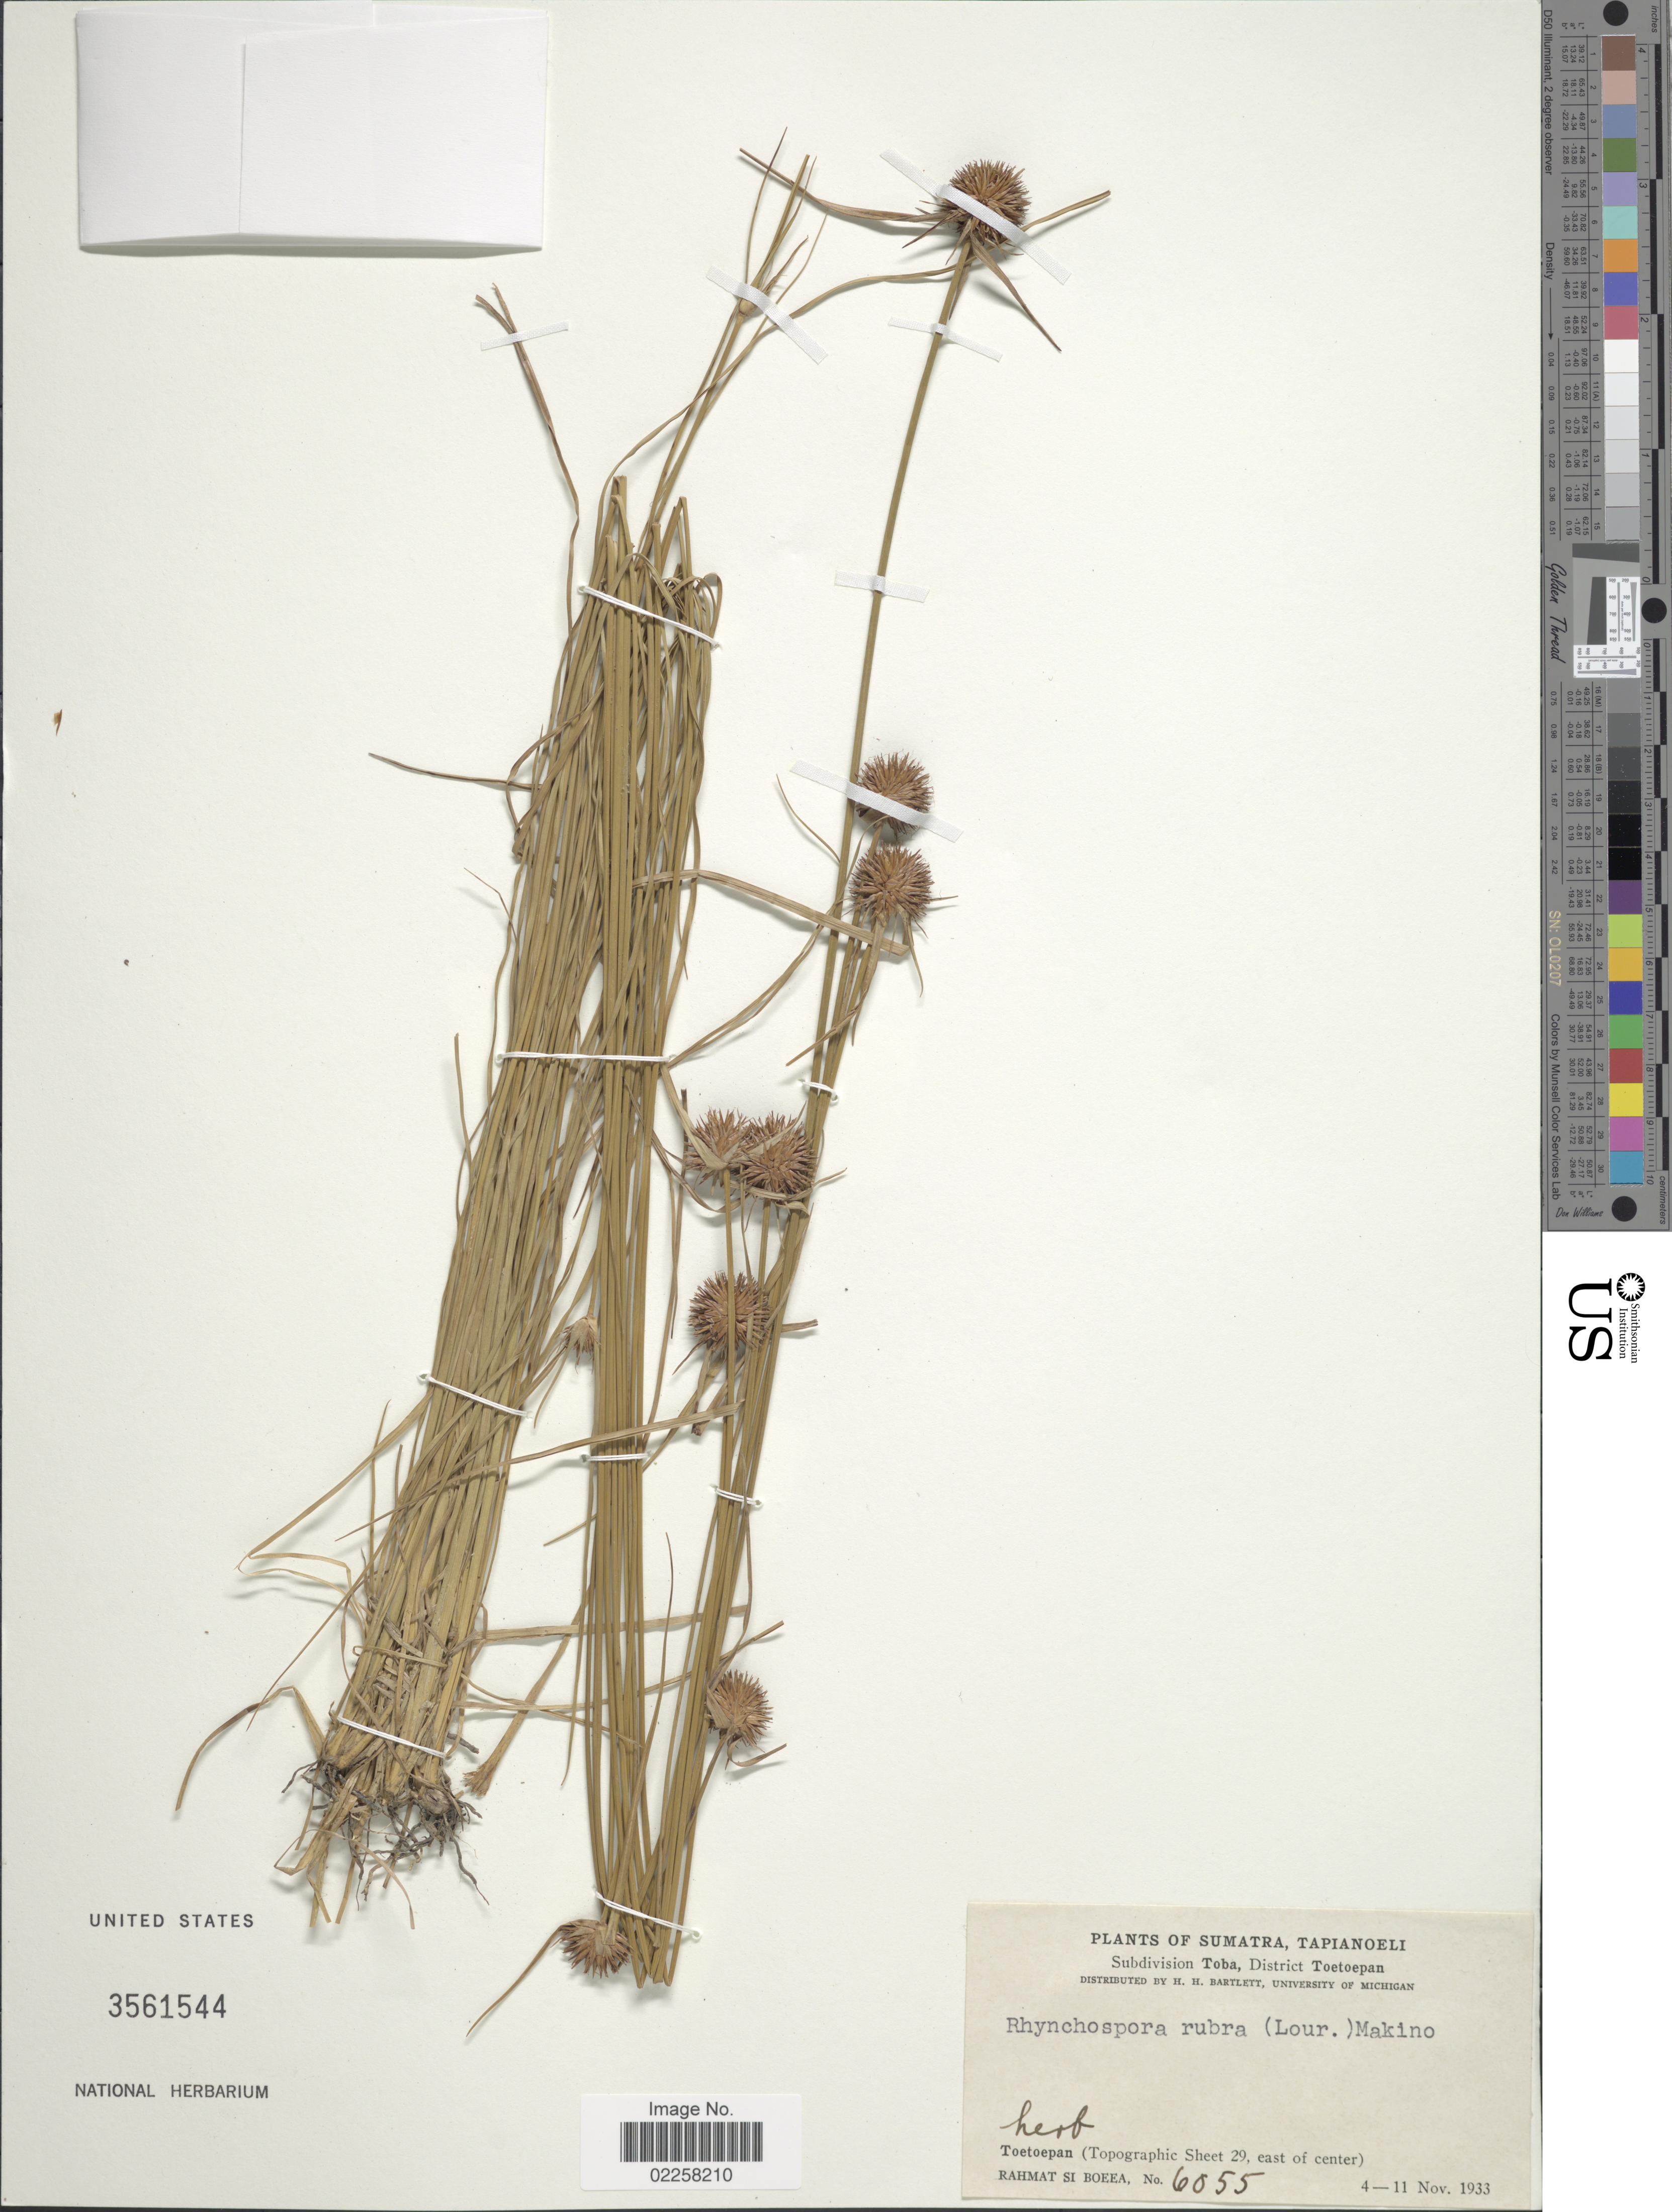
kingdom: Plantae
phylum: Tracheophyta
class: Liliopsida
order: Poales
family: Cyperaceae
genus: Rhynchospora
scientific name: Rhynchospora rubra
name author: (Lour.) Makino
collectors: Rahmat Si Boeea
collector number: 6055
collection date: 1933-11-04/1933-11-11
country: Indonesia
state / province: Sumatra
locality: Tapianoeli. Subdivision Toba, District Toetoepan. Toetoepan (Topographic Sheet 29, east of center)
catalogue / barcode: US 3561544